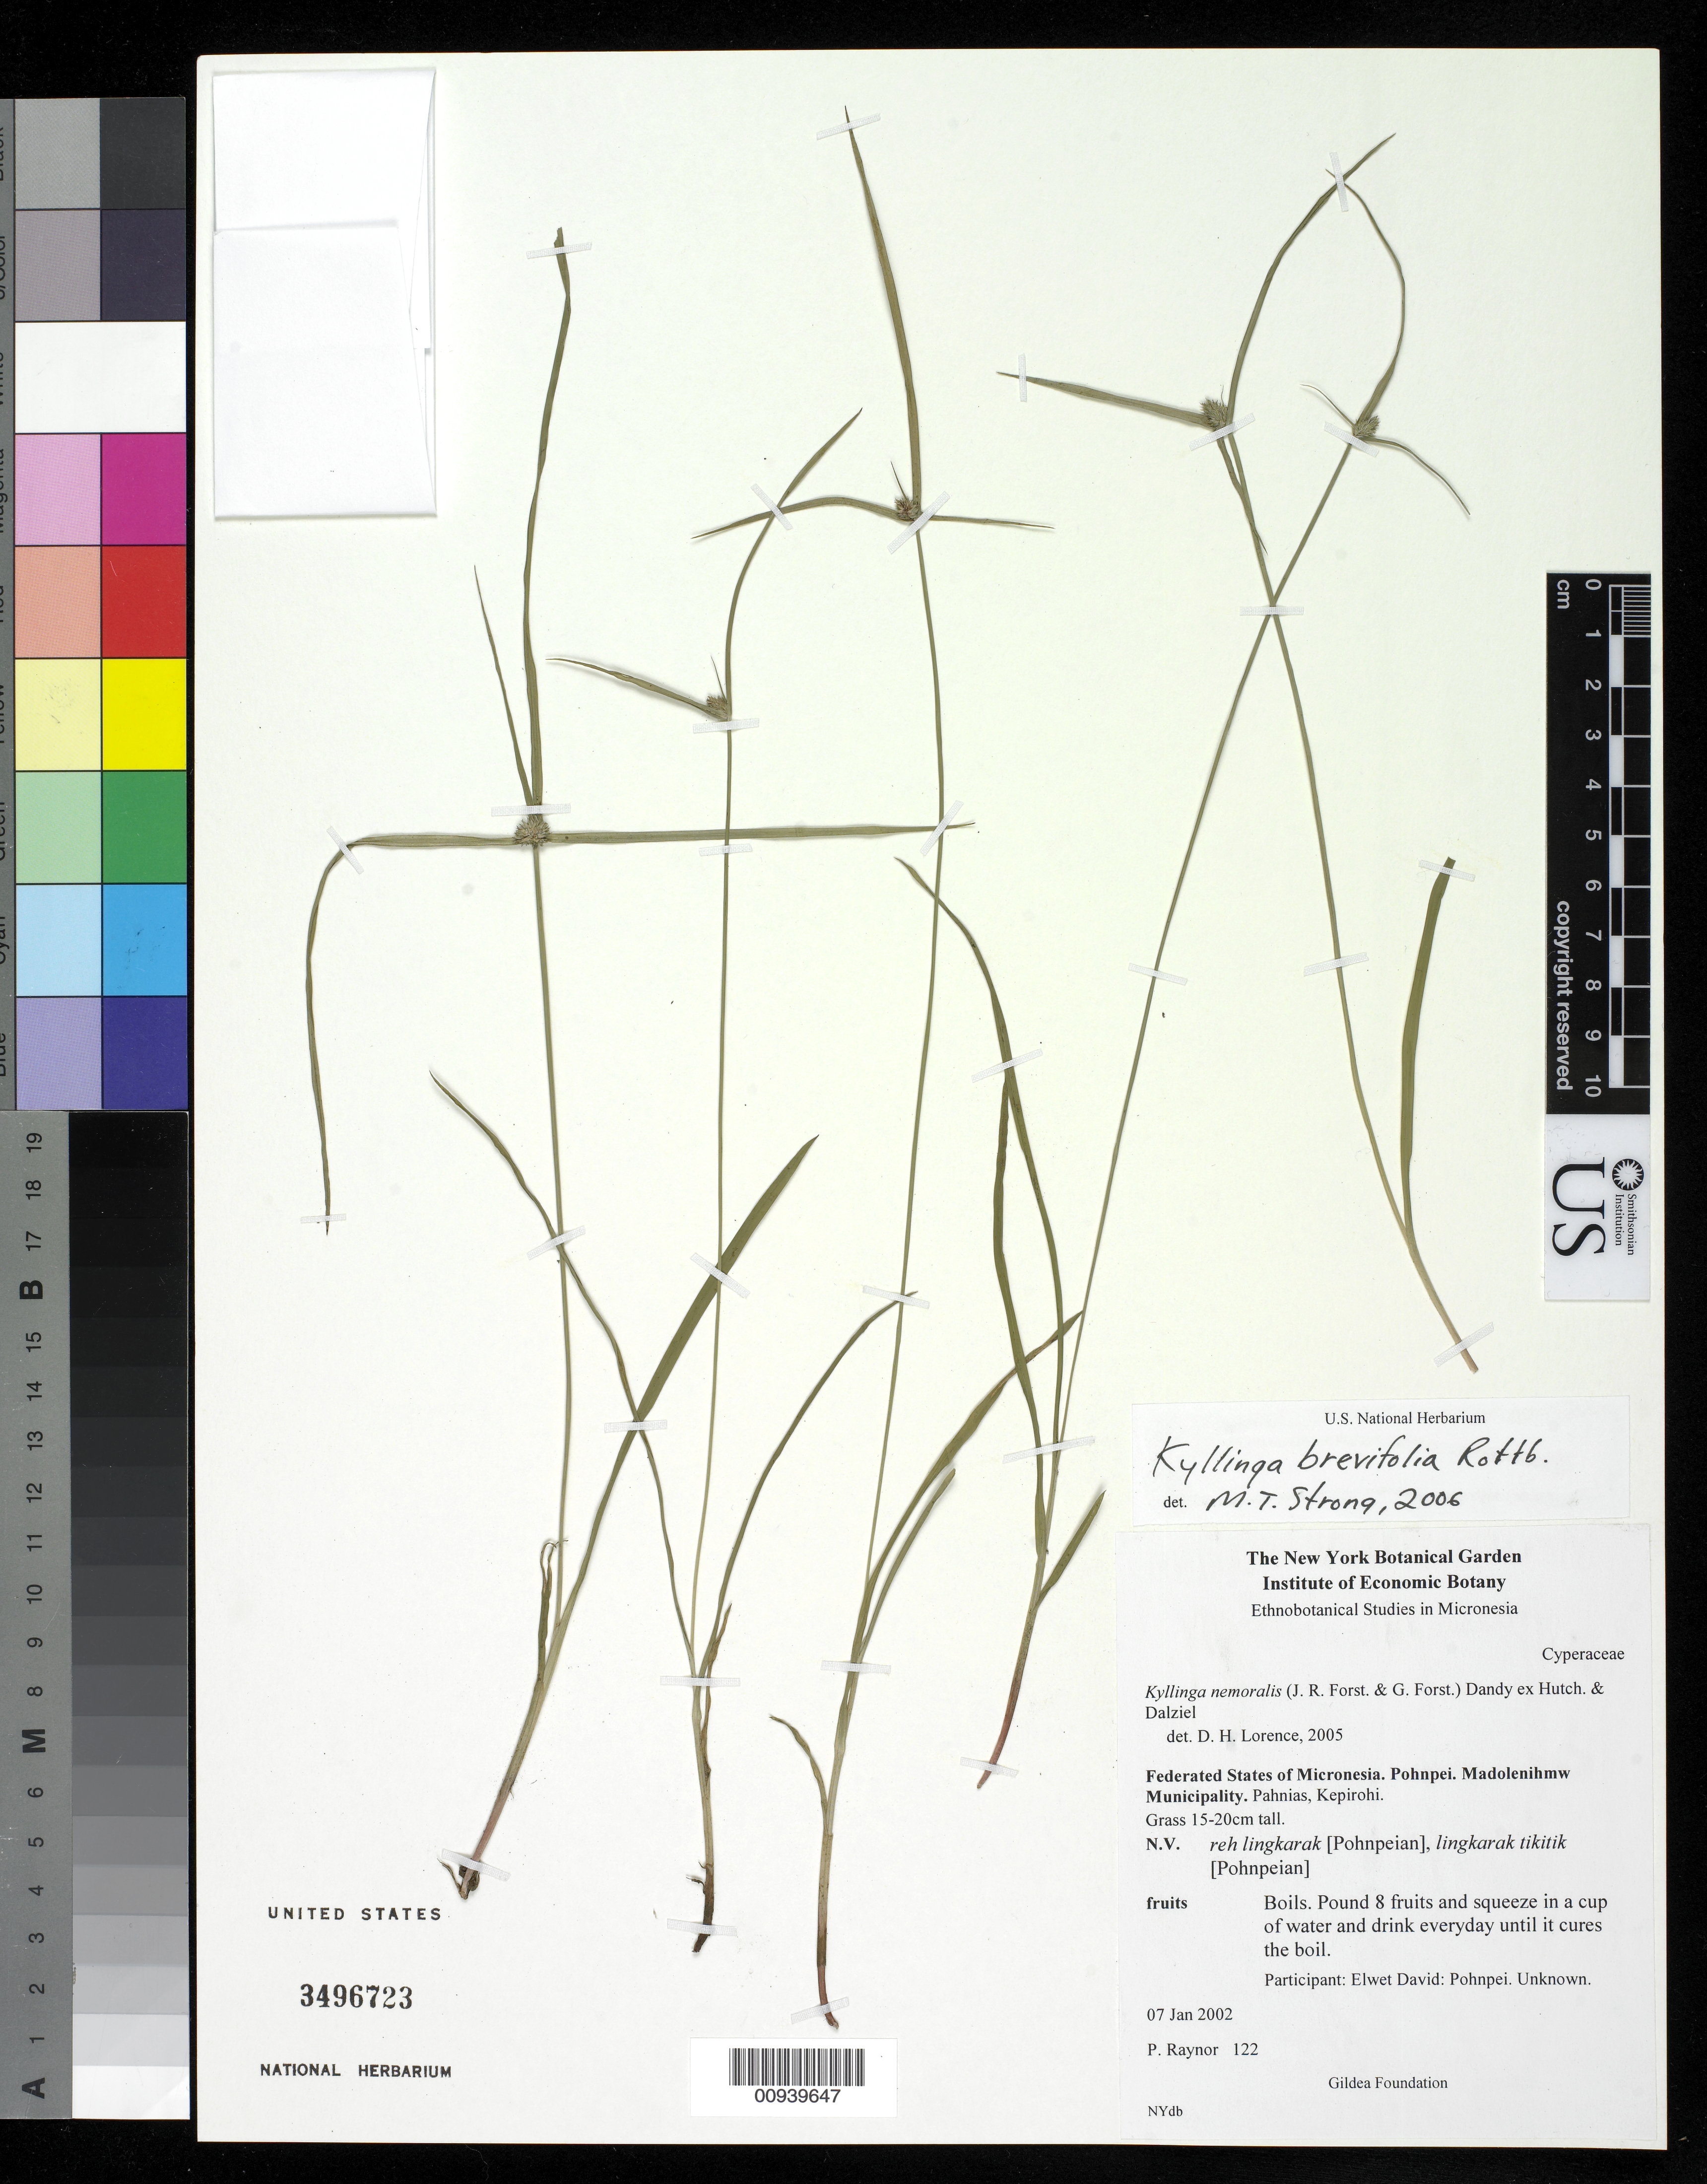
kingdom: Plantae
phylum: Tracheophyta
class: Liliopsida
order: Poales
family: Cyperaceae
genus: Cyperus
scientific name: Cyperus brevifolius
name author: (Rottb.) Hassk.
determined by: Strong, M. T., (US), Smithsonian Institution - National Museum of Natural History (UNITED STATES)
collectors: P. Raynor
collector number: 122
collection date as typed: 07 Jan 2002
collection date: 2002-01-07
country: Micronesia, Federated States of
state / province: Pohnpei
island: Pohnpei [Ponape]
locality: Madolenihmw Municipality. Pahnias, Kepirohi.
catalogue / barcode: US 3496723